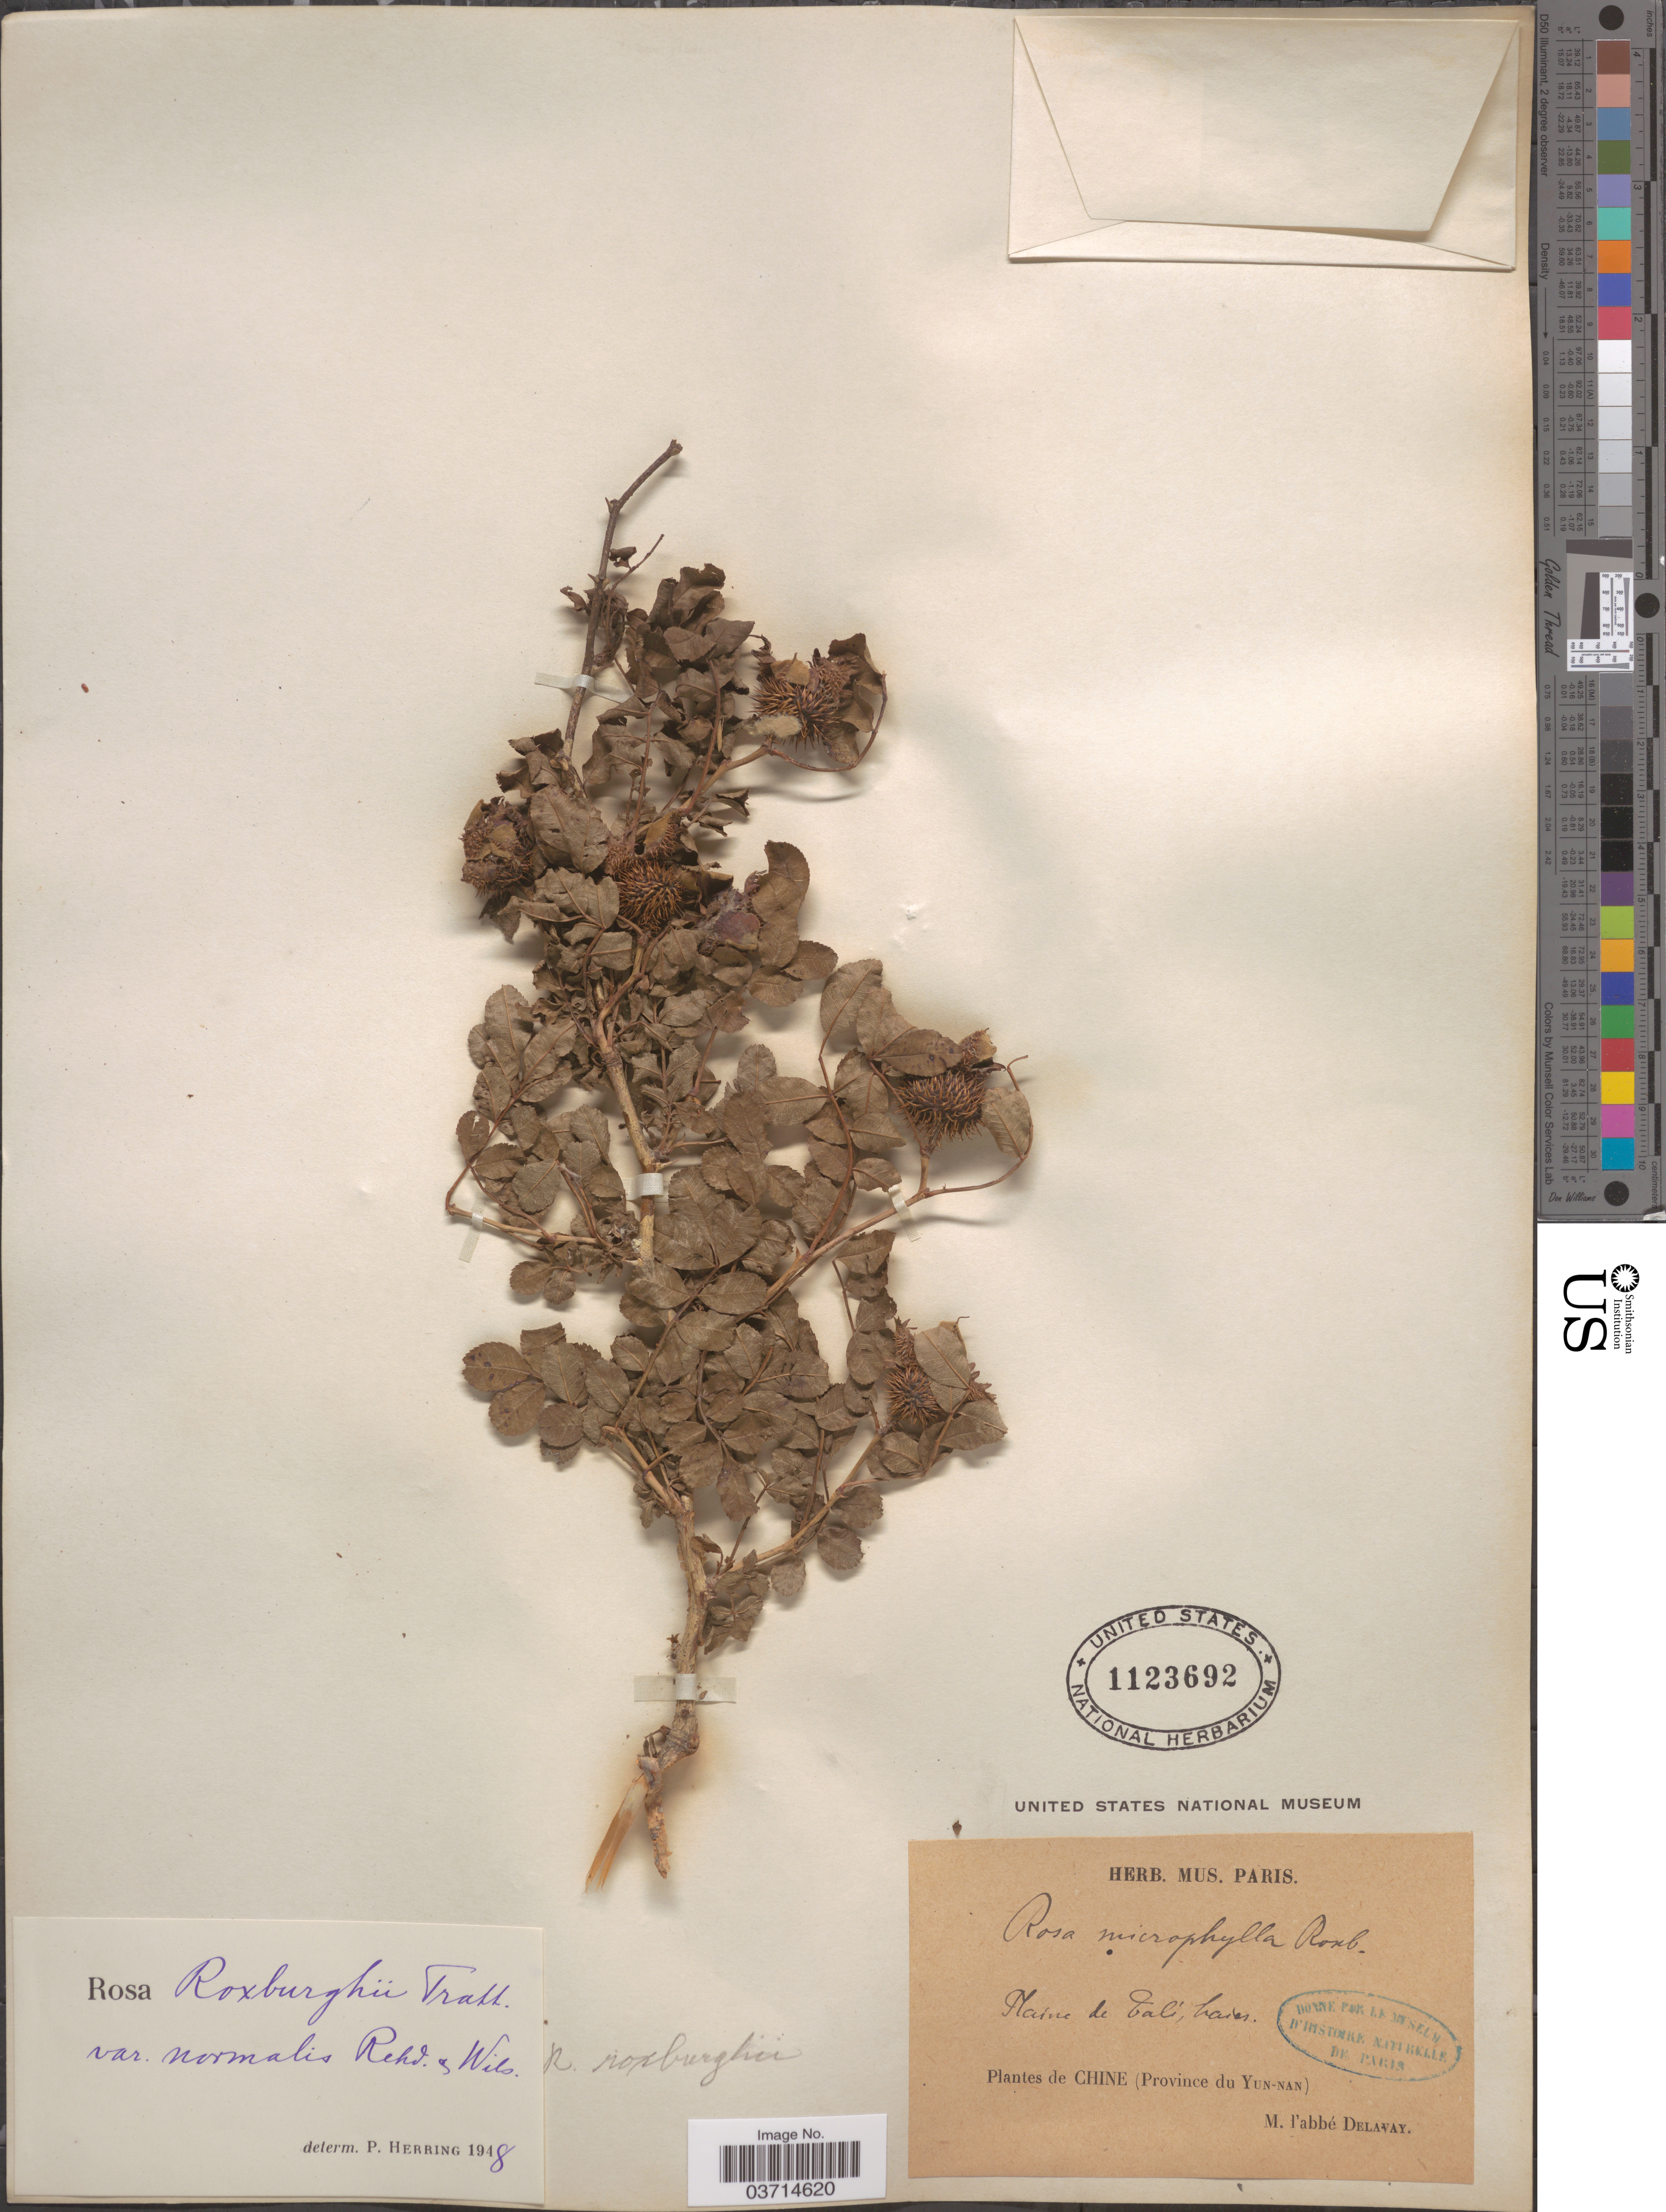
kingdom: Plantae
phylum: Tracheophyta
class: Magnoliopsida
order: Rosales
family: Rosaceae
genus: Rosa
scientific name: Rosa roxburghii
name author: Tratt.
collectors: P. Delavay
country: China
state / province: Yunnan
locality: Plaine de Tali, baies. Chine.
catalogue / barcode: US 1123692